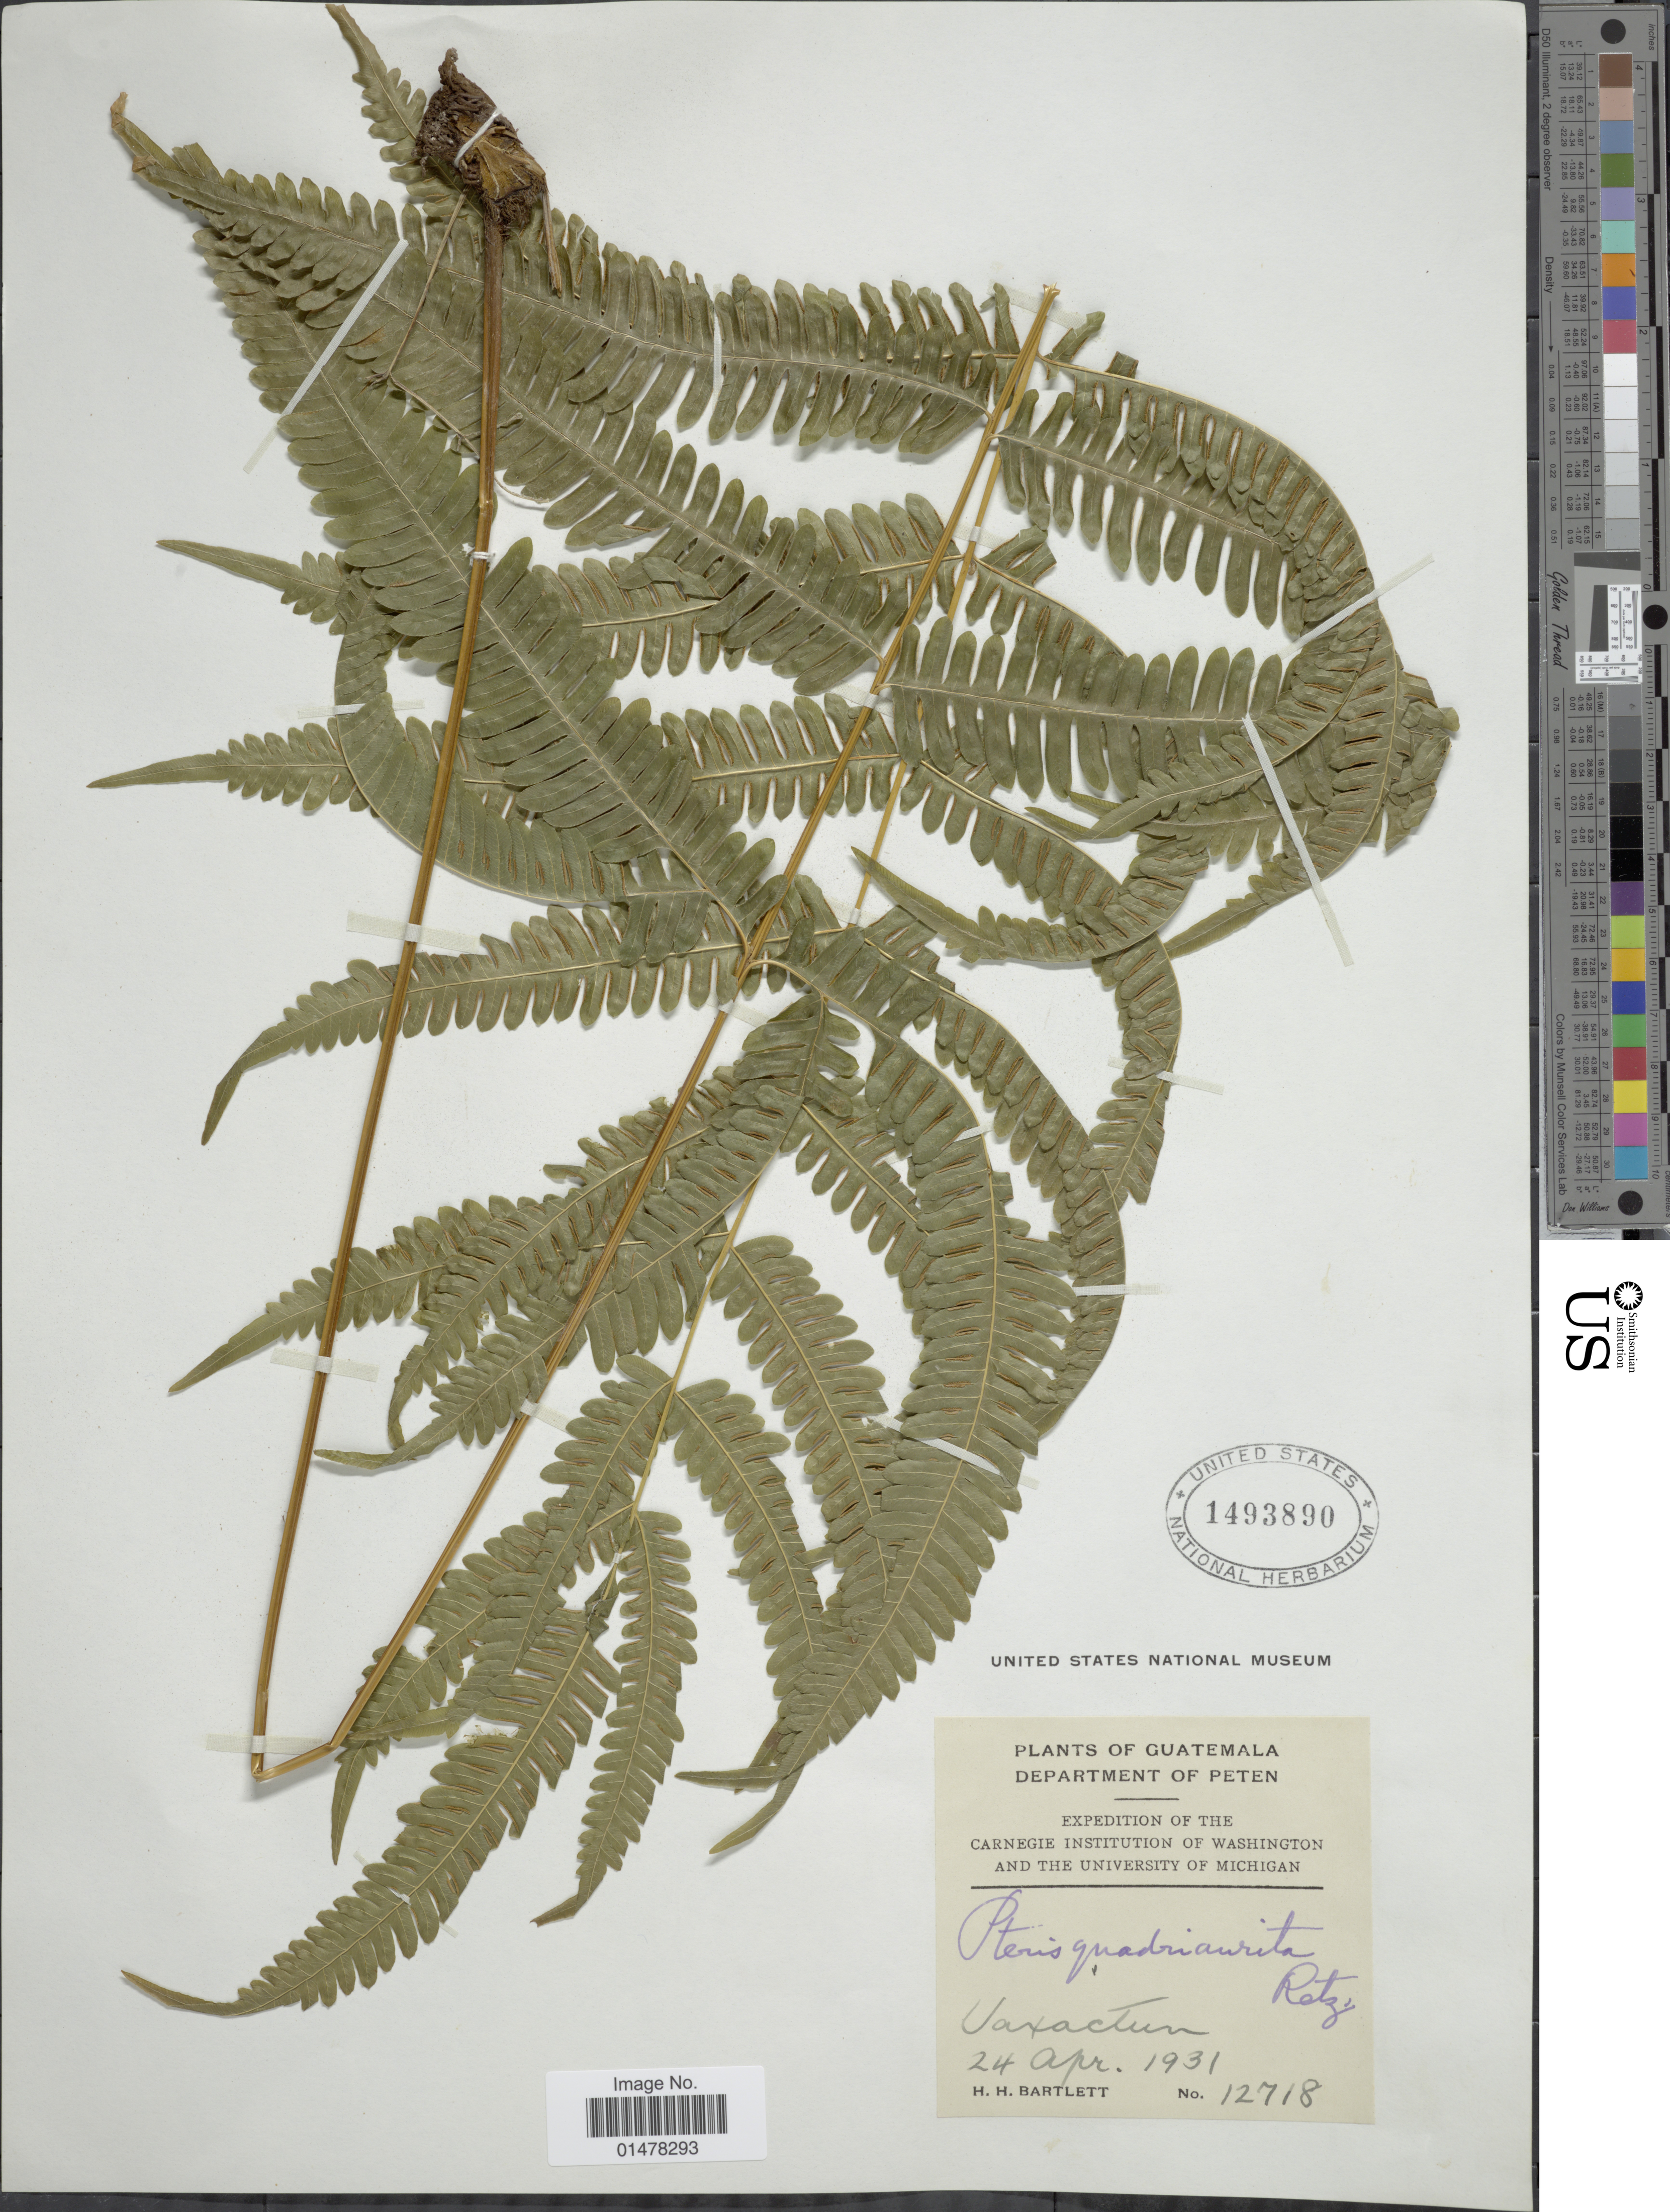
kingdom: Plantae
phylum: Tracheophyta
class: Polypodiopsida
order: Polypodiales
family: Pteridaceae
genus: Pteris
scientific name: Pteris quadriaurita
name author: Retz.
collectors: H. H. Bartlett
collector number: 12718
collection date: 1931-04-24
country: Guatemala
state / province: El Petén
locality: PLants of Guatemala, Department of Peten, Uaxatun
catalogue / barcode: US 1493890